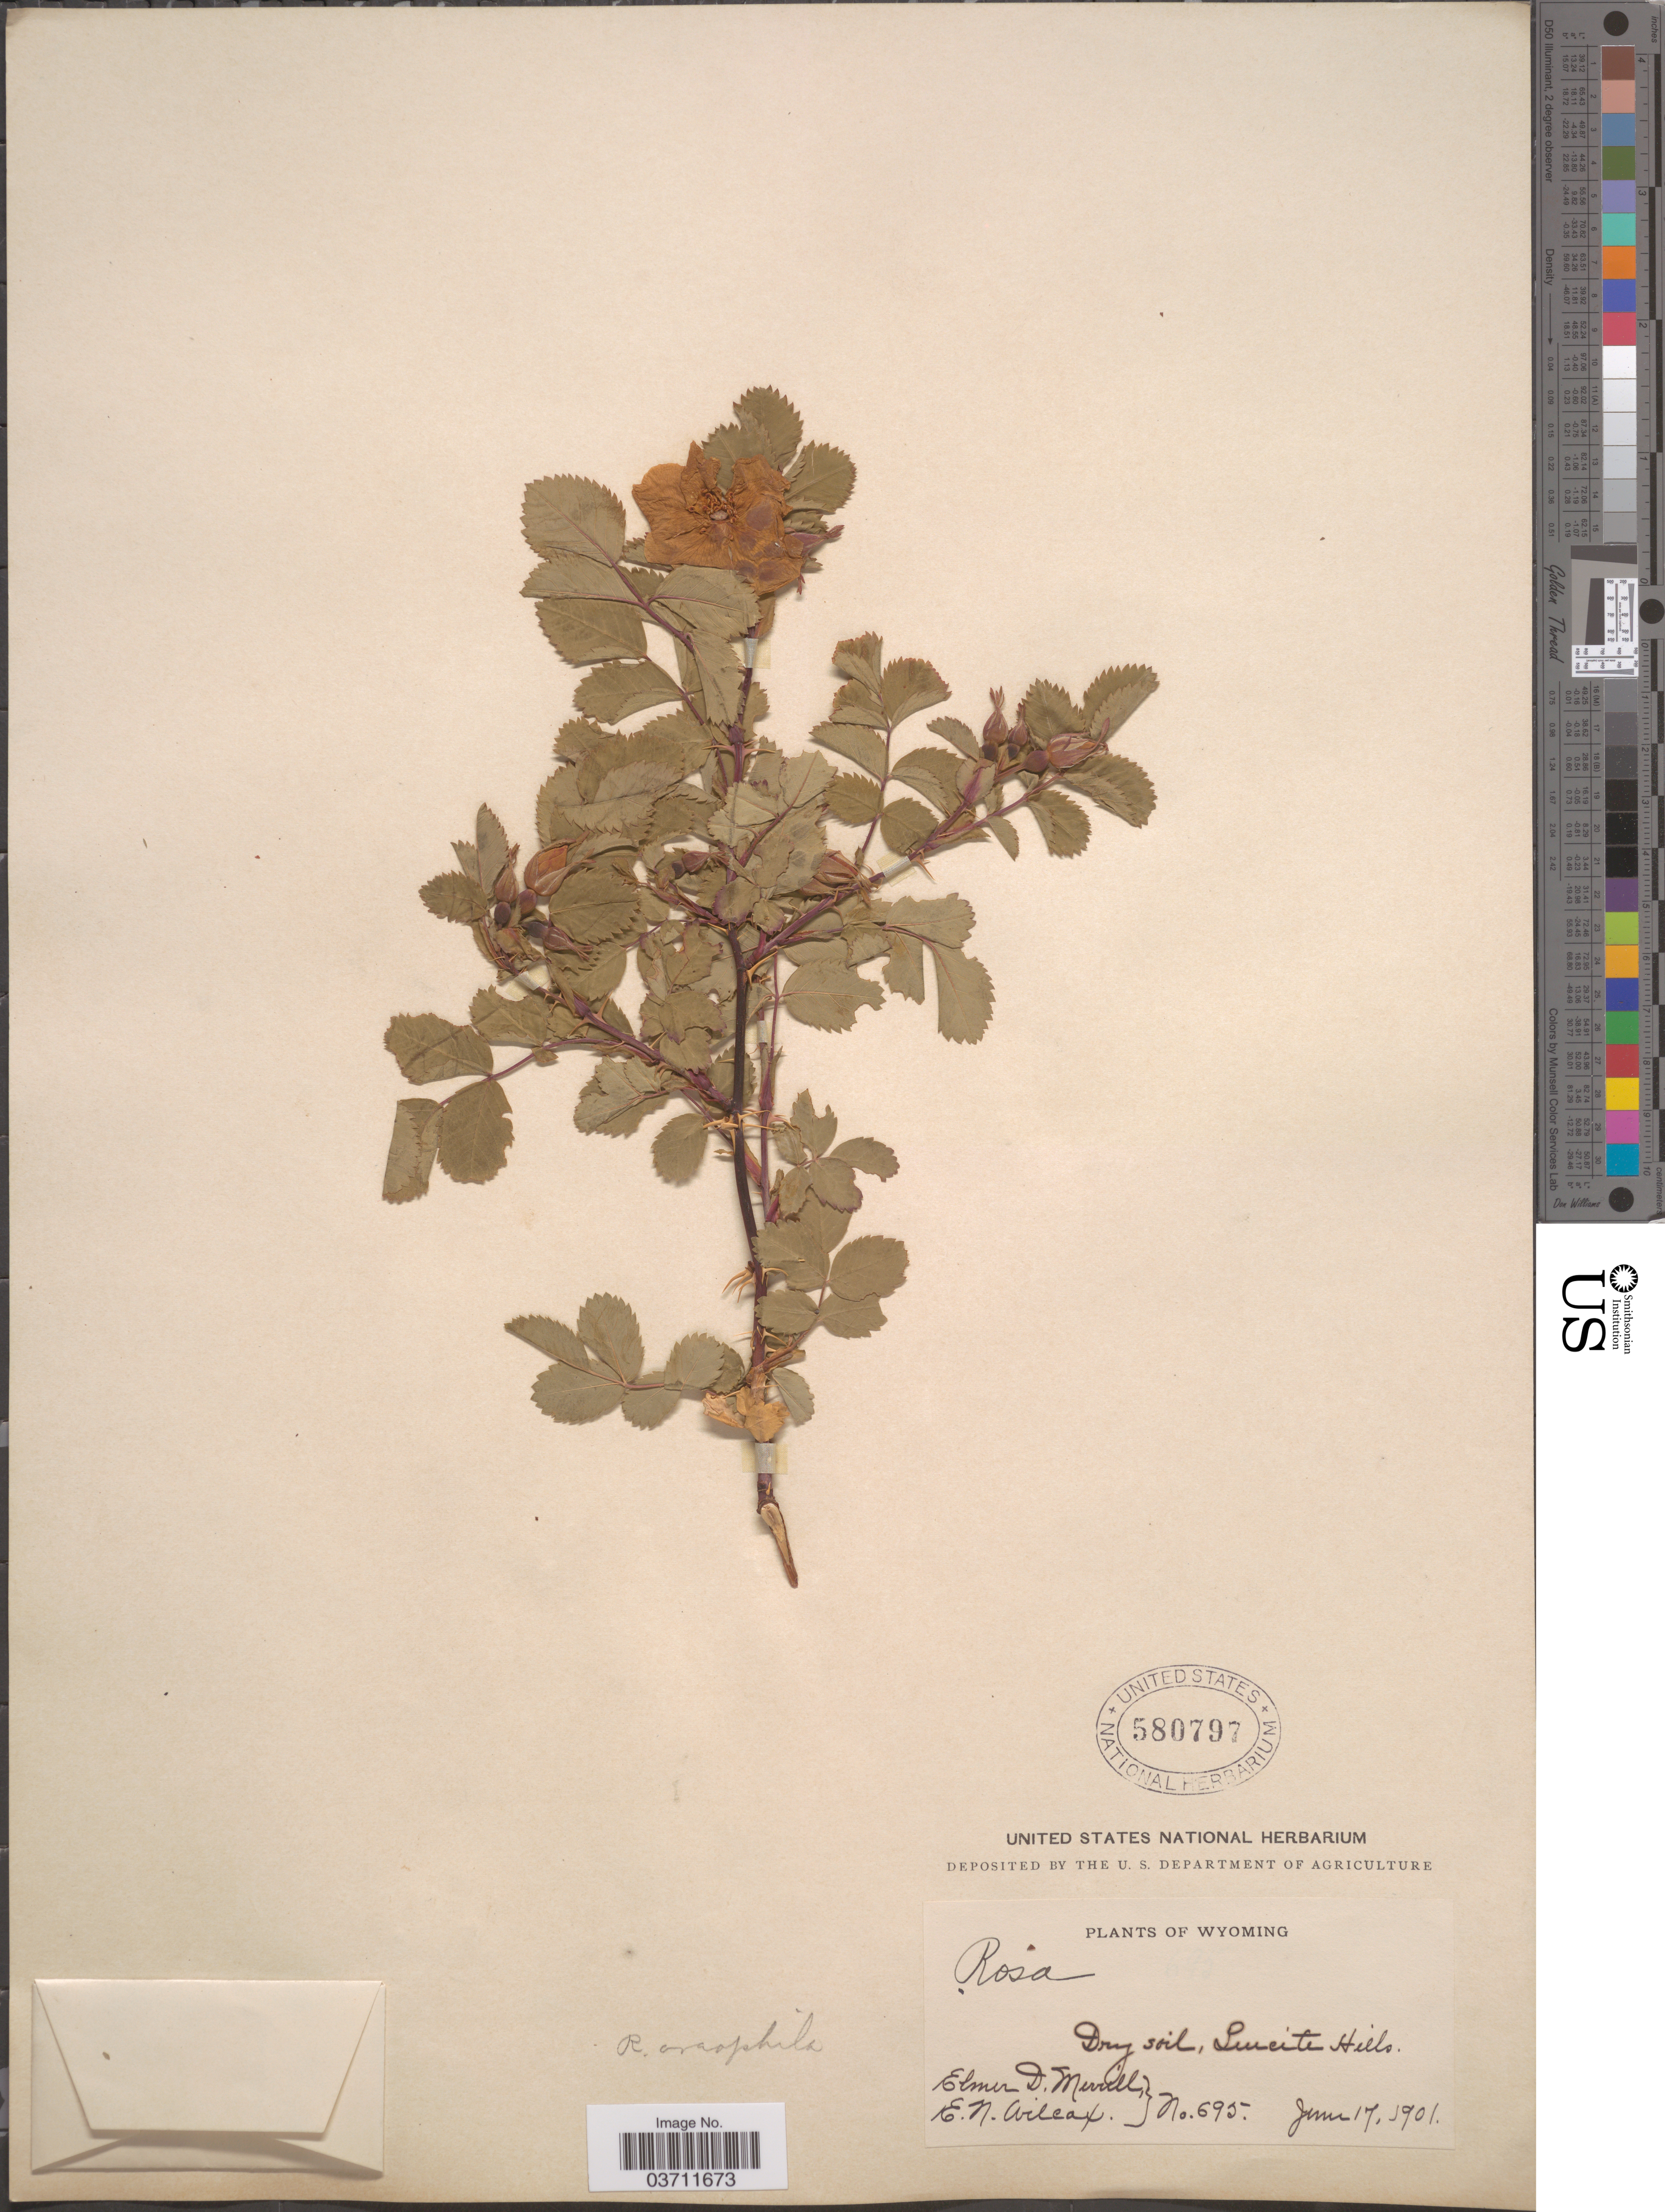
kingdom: Plantae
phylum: Tracheophyta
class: Magnoliopsida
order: Rosales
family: Rosaceae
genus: Rosa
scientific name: Rosa oreophila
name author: Rydb.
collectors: E. D. Merrill & E. Wilcox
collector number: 695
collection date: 1901-06-17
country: United States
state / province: Wyoming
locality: Leucite Hills.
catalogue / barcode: US 580797